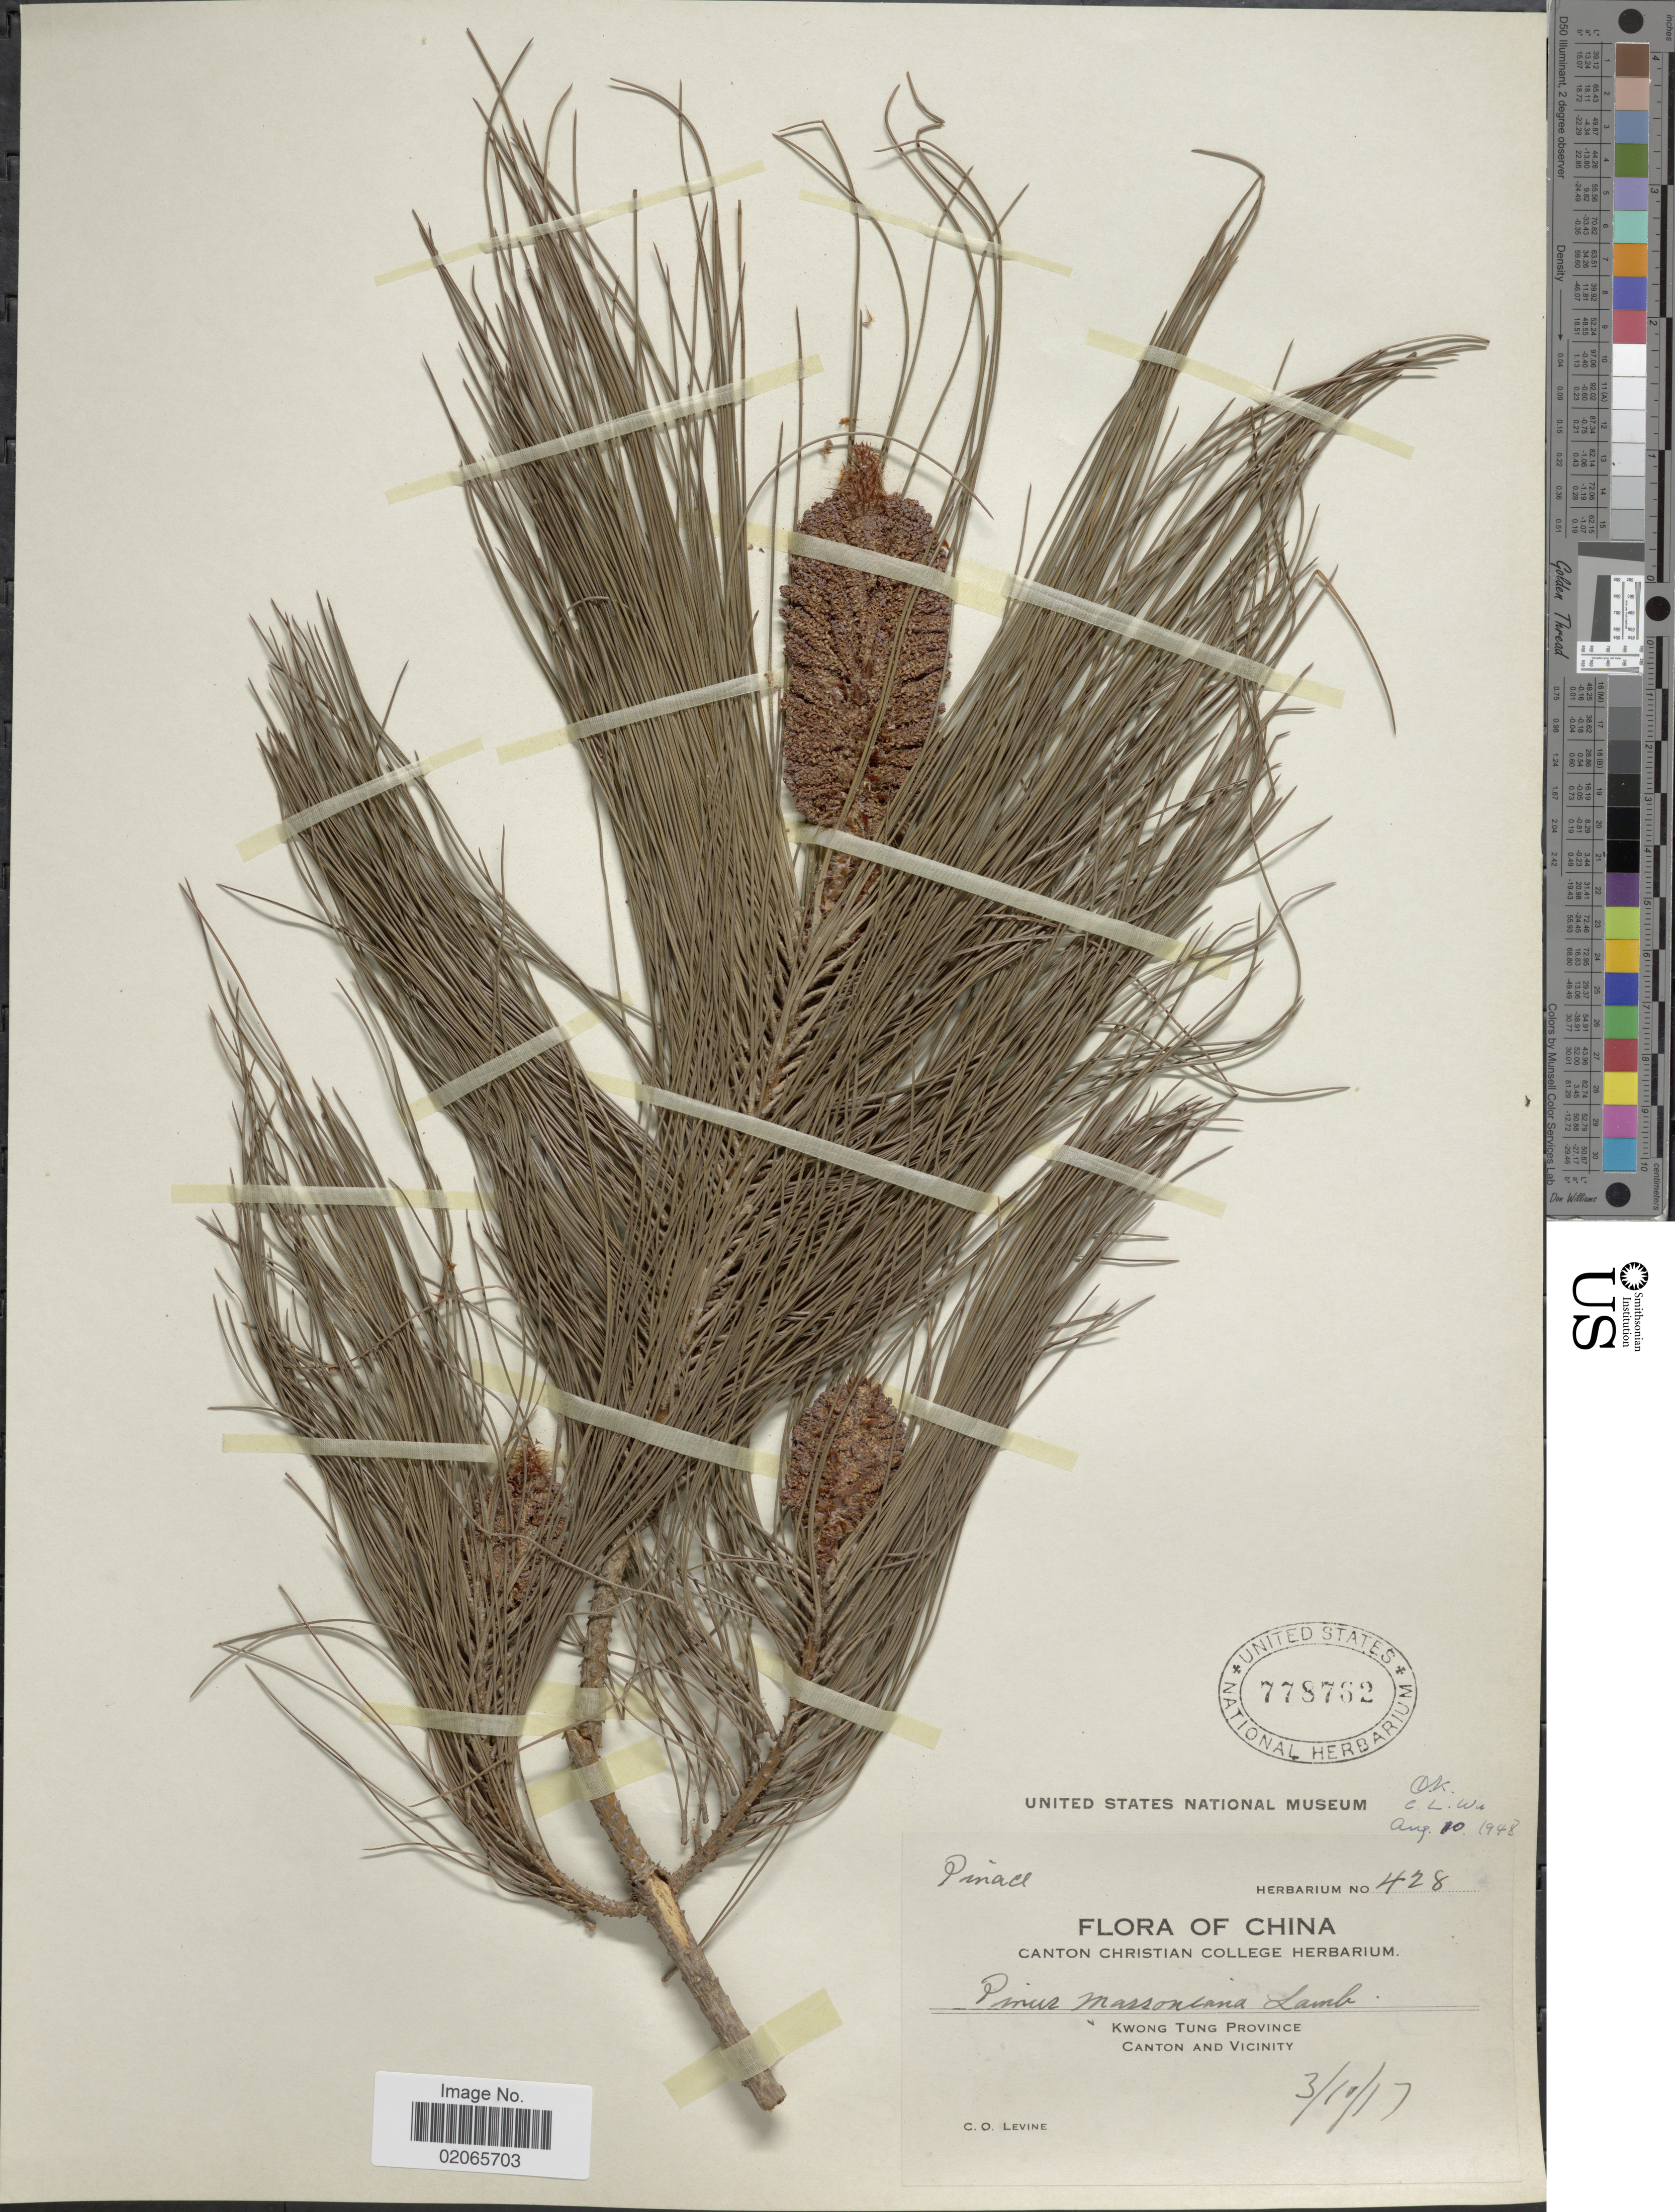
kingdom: Plantae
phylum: Tracheophyta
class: Pinopsida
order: Pinales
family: Pinaceae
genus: Pinus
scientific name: Pinus massoniana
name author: D. Don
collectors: C. O. Levine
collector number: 428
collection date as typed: Transcribed d/m/y: 3/10/17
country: China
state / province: Guangdong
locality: Kwong Tung Province, Canton and vicinity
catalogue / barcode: US 778762